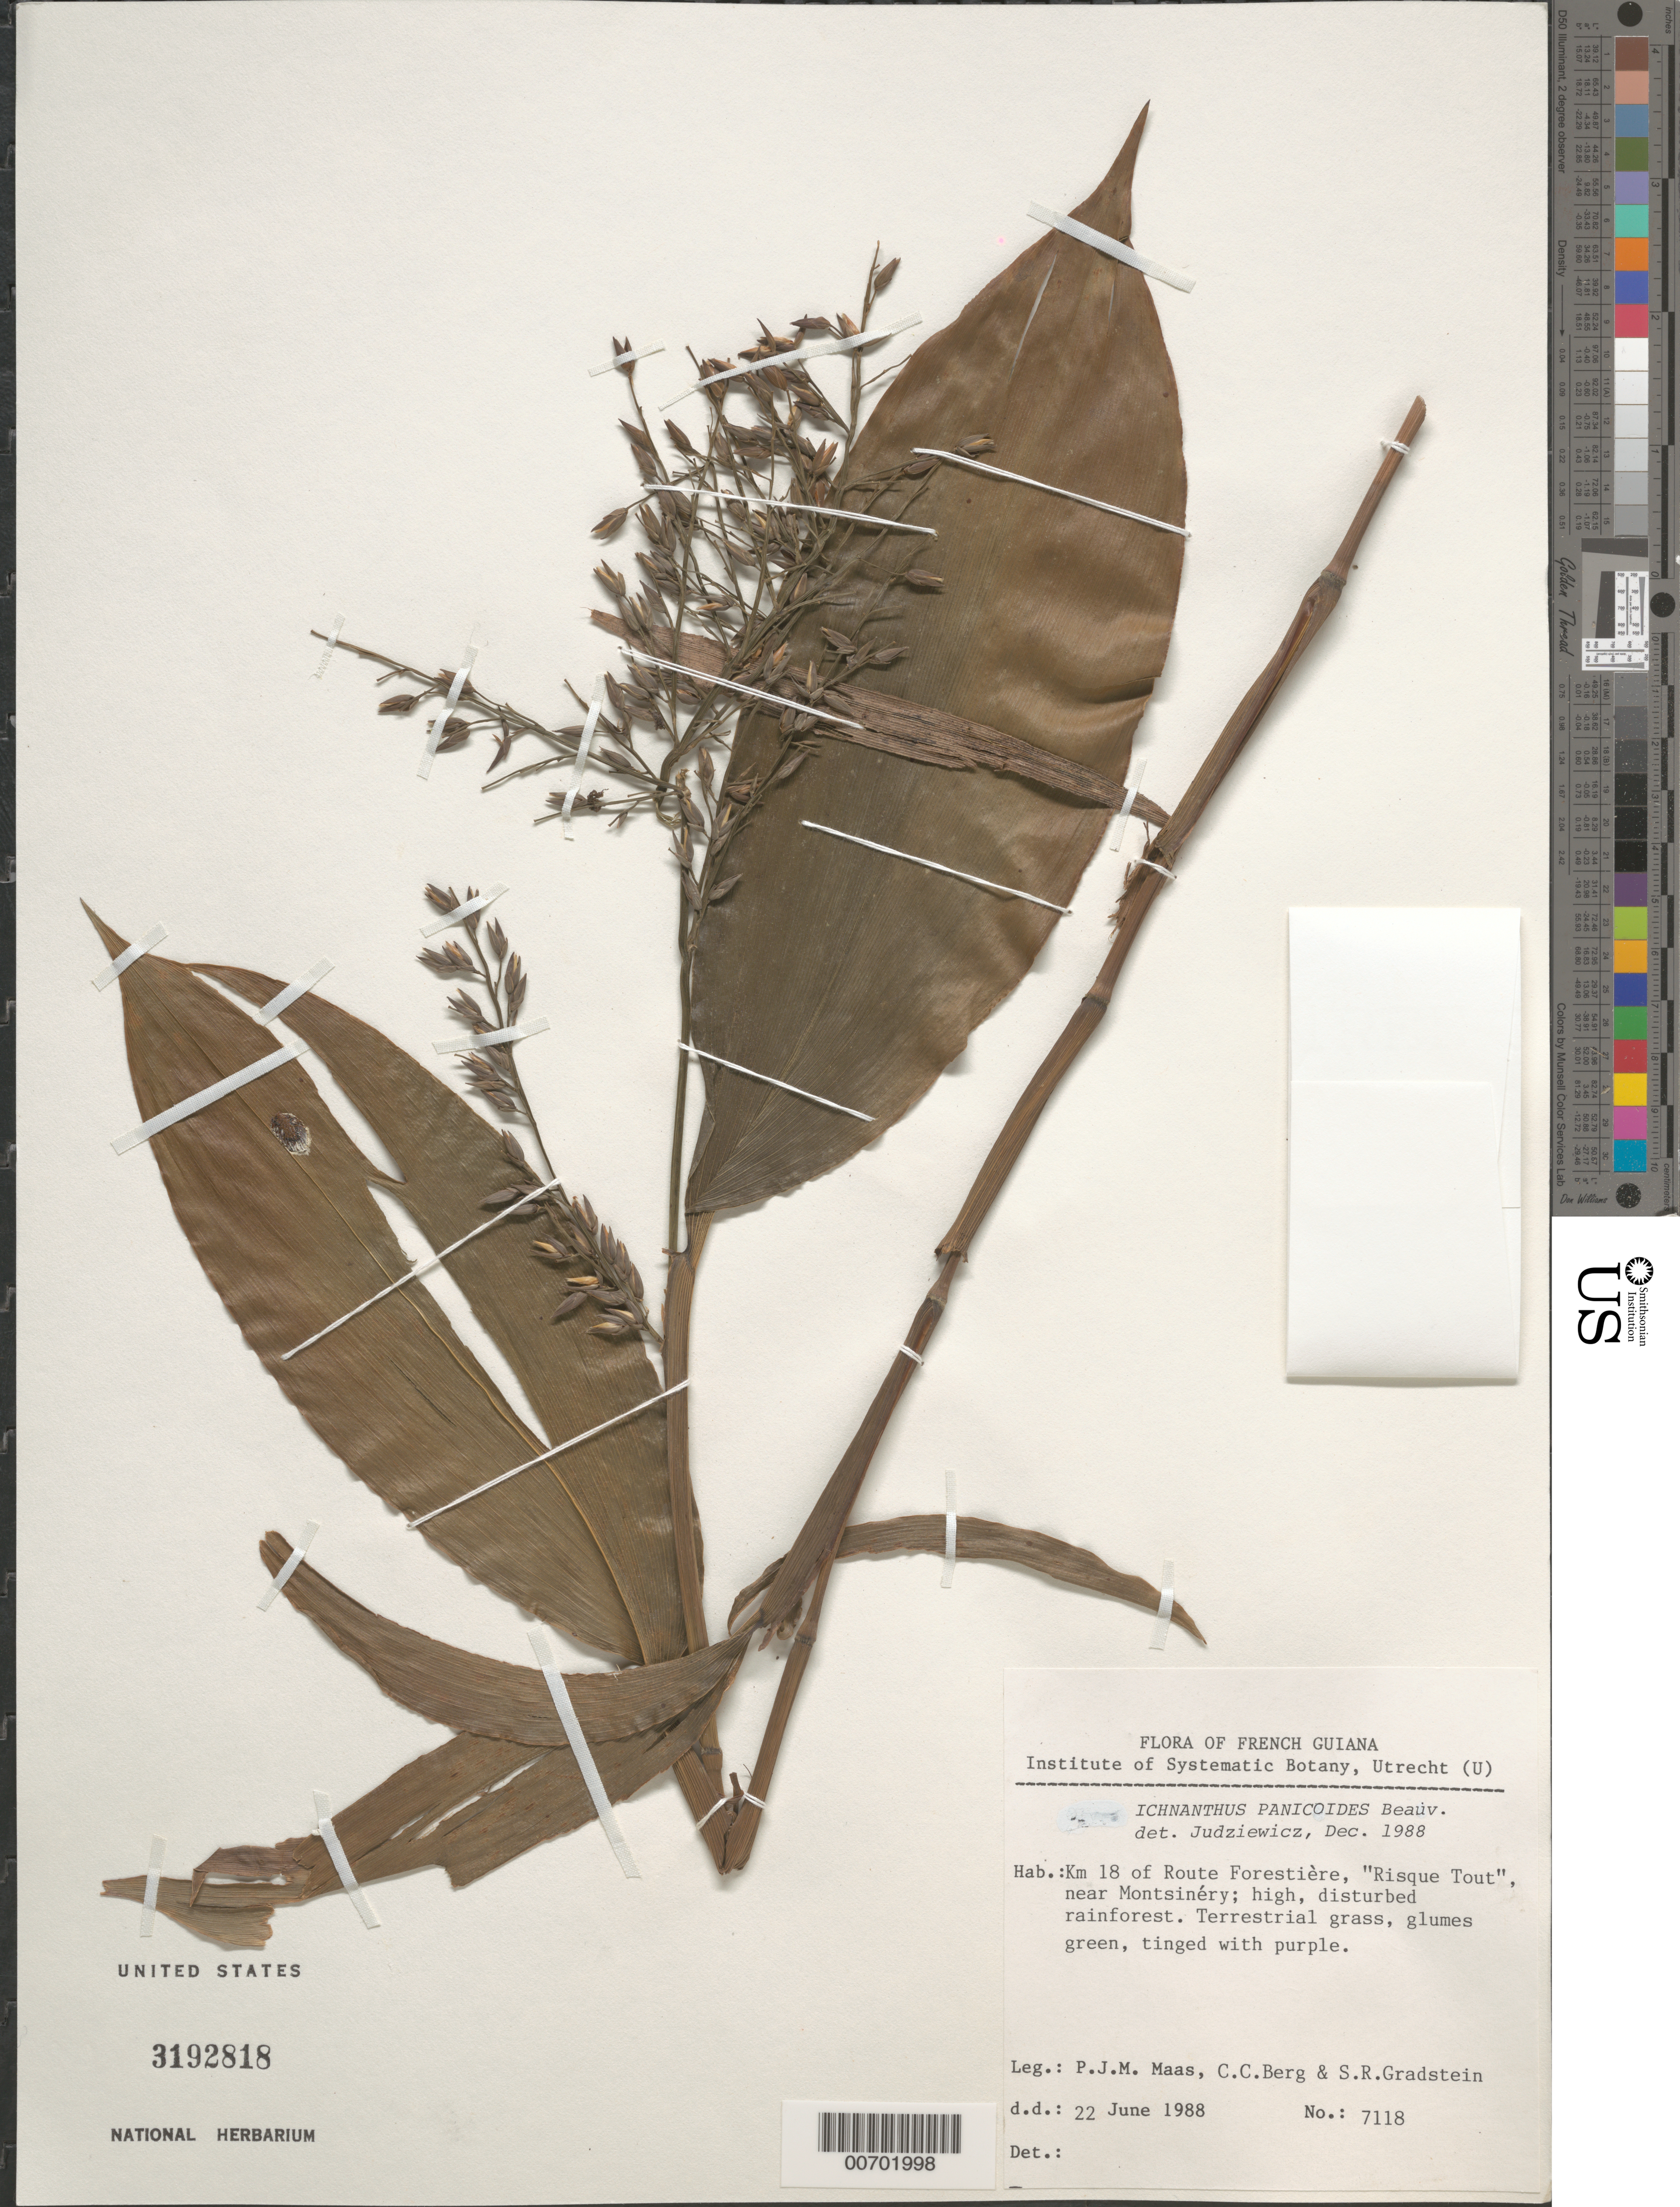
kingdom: Plantae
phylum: Tracheophyta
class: Liliopsida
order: Poales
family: Poaceae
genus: Ichnanthus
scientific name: Ichnanthus panicoides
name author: P. Beauv.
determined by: Judziewicz, E. J.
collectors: P. Maas, J. Koek-Noorman, H. Lall, B. Welle & L. Y. T. Westra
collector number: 7118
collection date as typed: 22-Jun-88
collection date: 1988-06-22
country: Guyana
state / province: U. Demerara-Berbice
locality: Montsinéry, near; km 18 of Route Forestière, "Risque Tout"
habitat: Disturbed rainforest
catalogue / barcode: US 3192818